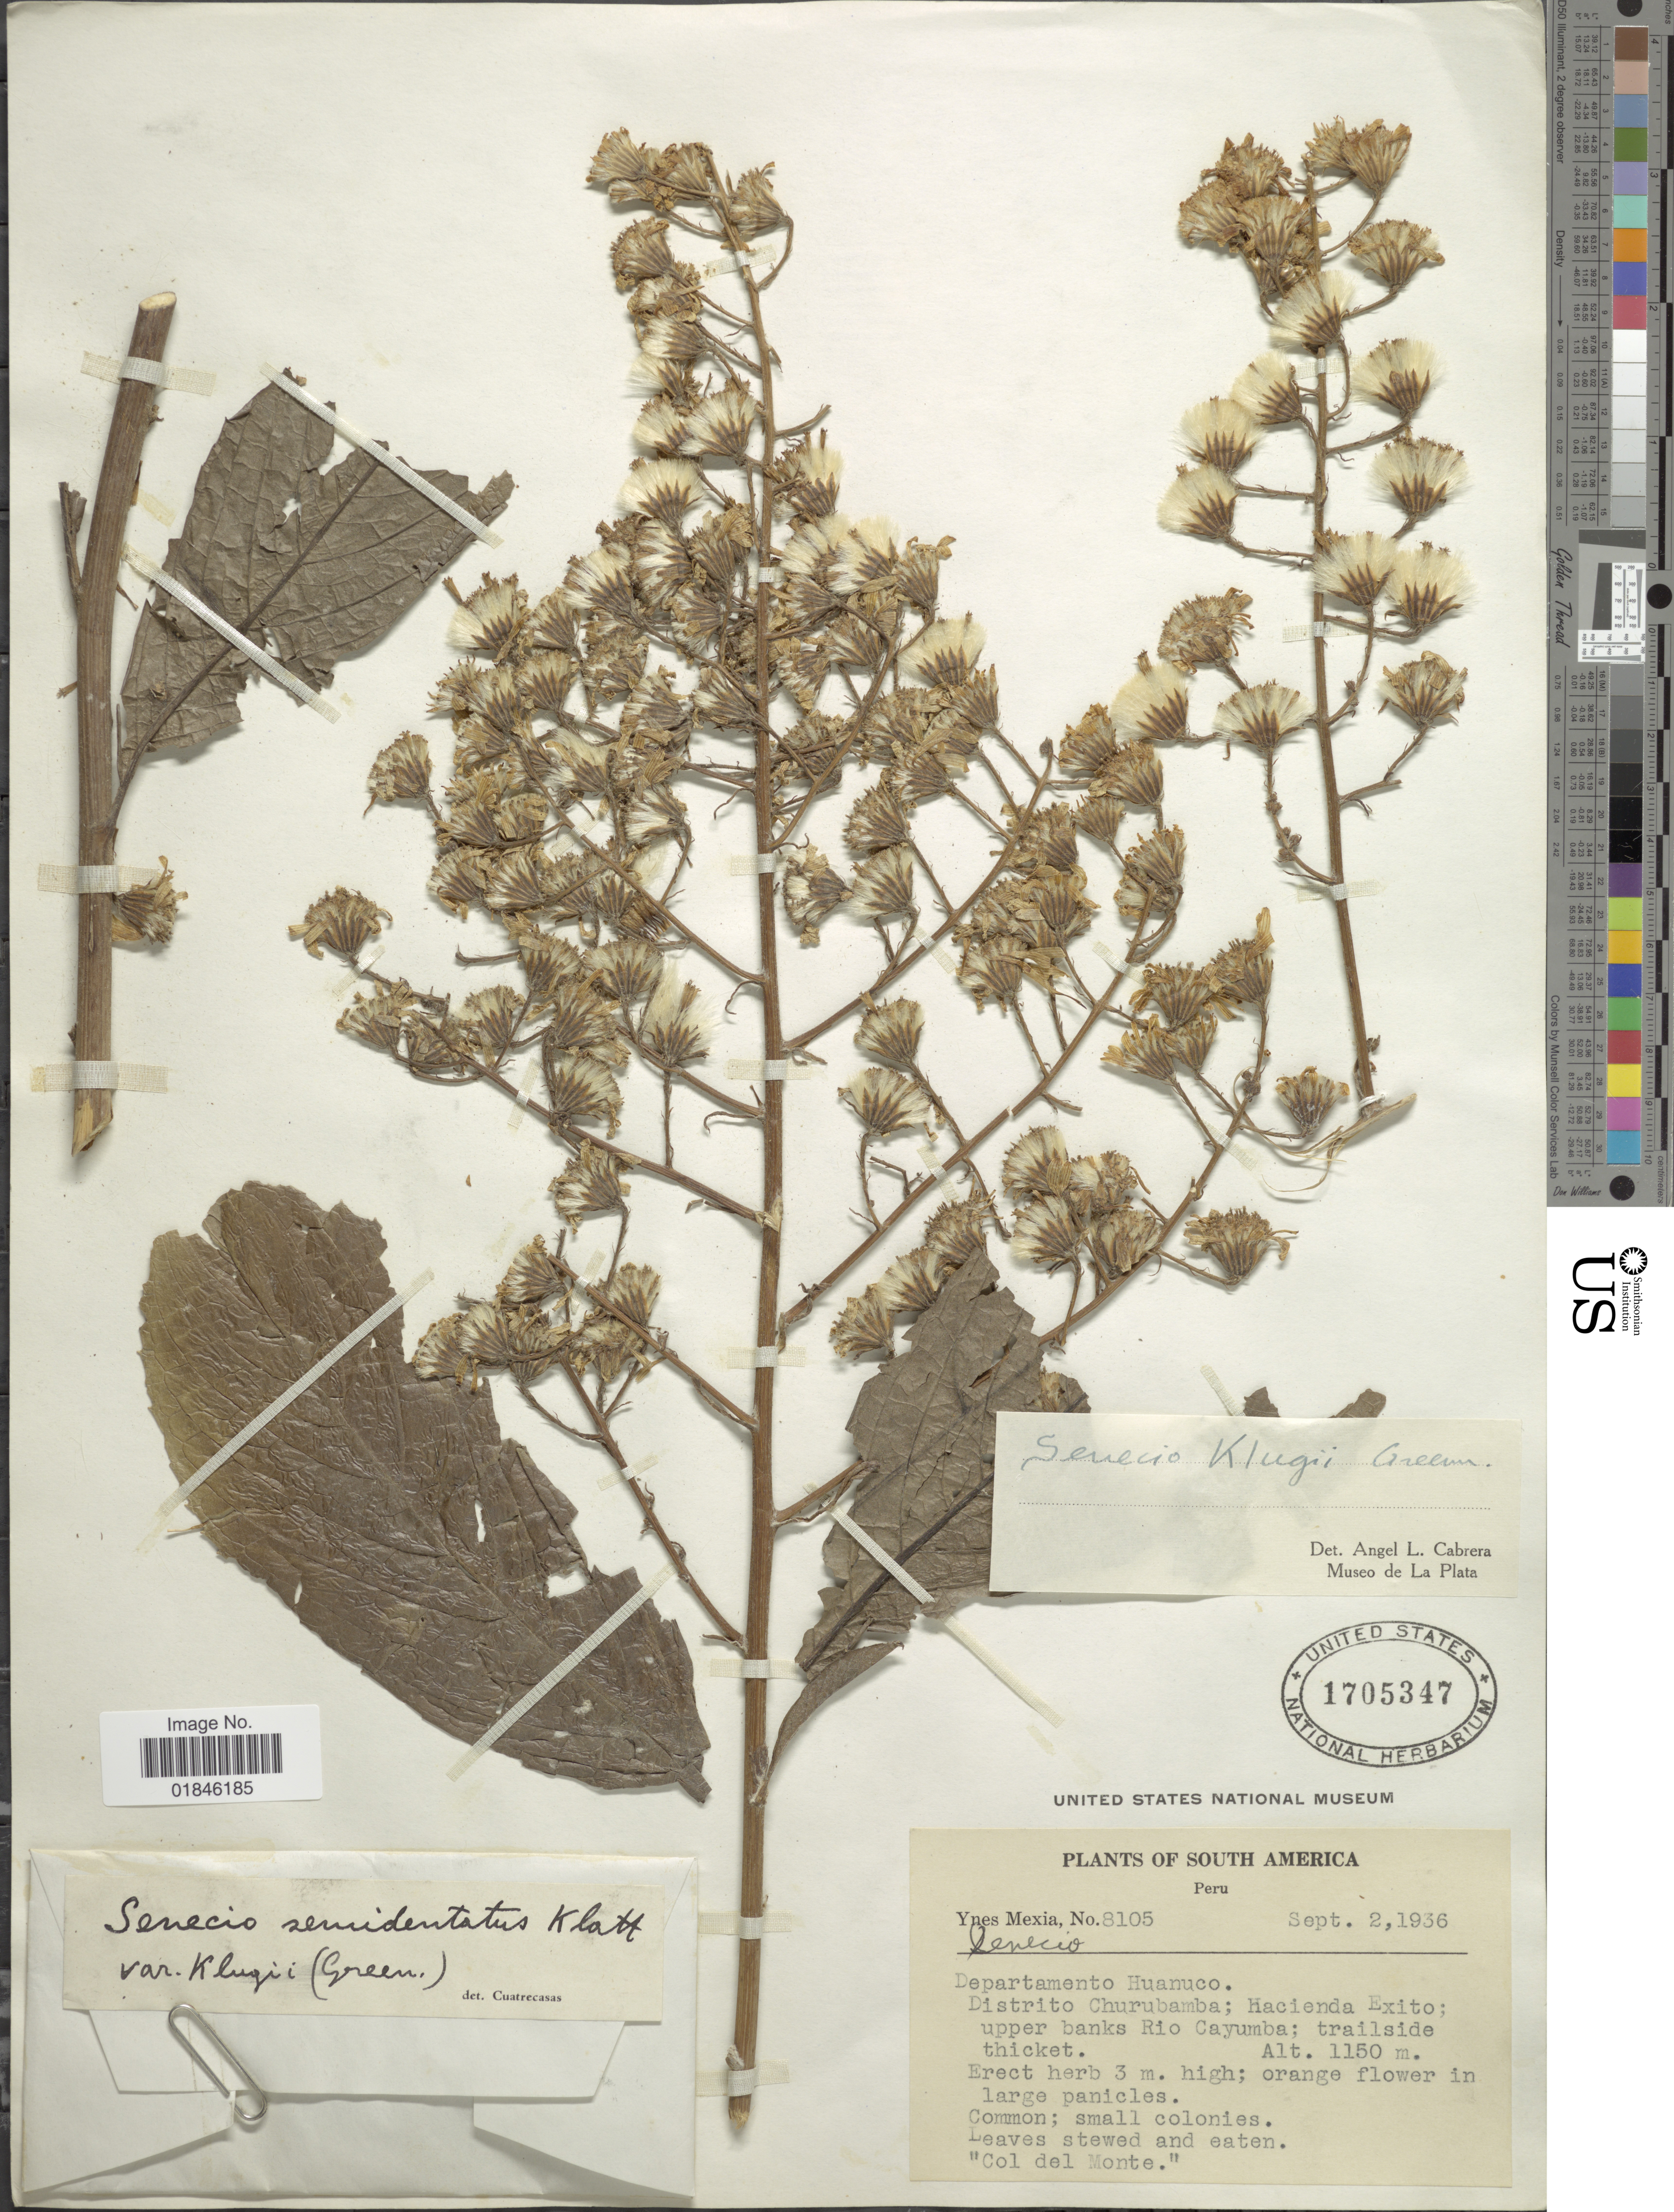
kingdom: Plantae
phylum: Tracheophyta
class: Magnoliopsida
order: Asterales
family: Asteraceae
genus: Pentacalia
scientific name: Pentacalia reflexa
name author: (Kunth) Cuatrec.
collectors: Y. Mexia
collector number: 8105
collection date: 1936-09-02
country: Peru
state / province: Huánuco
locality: Departamento Huanuco. Distrito Churubamba; Hacienda Exito; upper banks Rio Cayumba; trailside thicket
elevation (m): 1150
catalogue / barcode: US 1705347